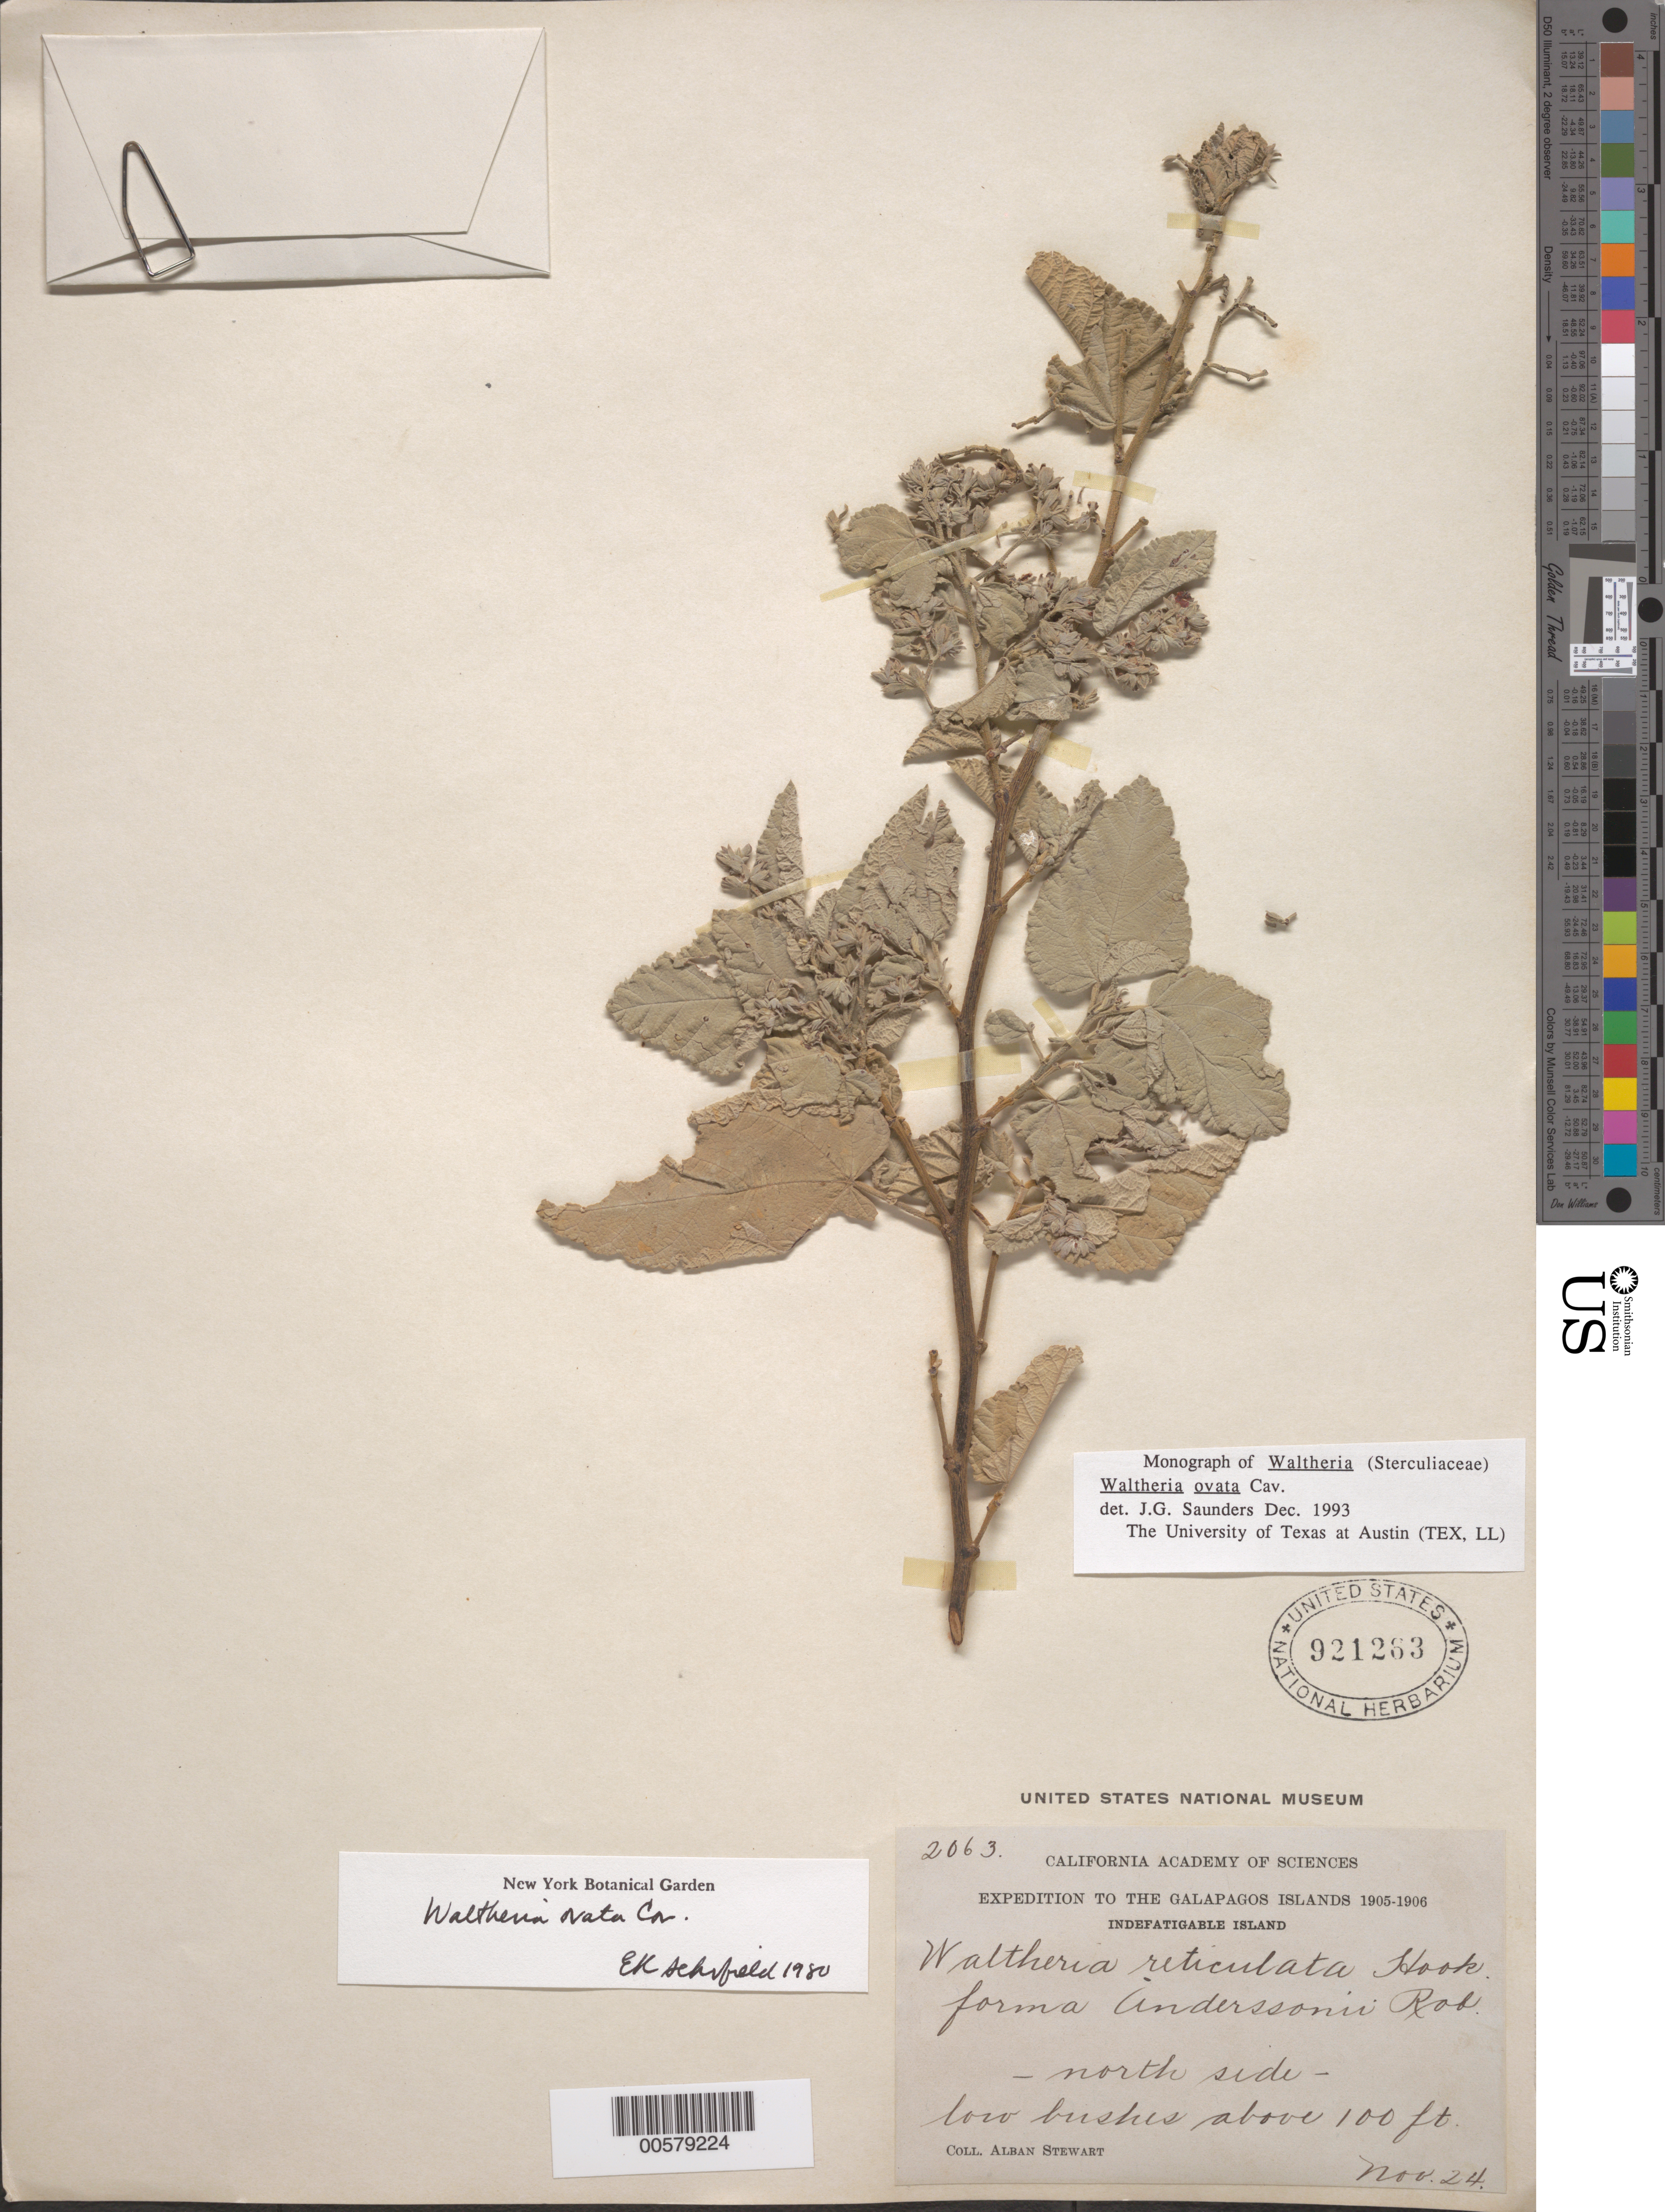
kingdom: Plantae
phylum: Tracheophyta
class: Magnoliopsida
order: Malvales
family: Malvaceae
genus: Waltheria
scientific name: Waltheria ovata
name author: Cav.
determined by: Saunders, J. G.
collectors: A. Stewart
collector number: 2063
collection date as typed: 24 Nov 1905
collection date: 1905-11-24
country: Ecuador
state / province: Colón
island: Santa Cruz [Indefatigable, Chaves]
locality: North side. [Indefatigable Island = Isla Santa Cruz (Chaves I.)]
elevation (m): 30.48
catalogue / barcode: US 921263